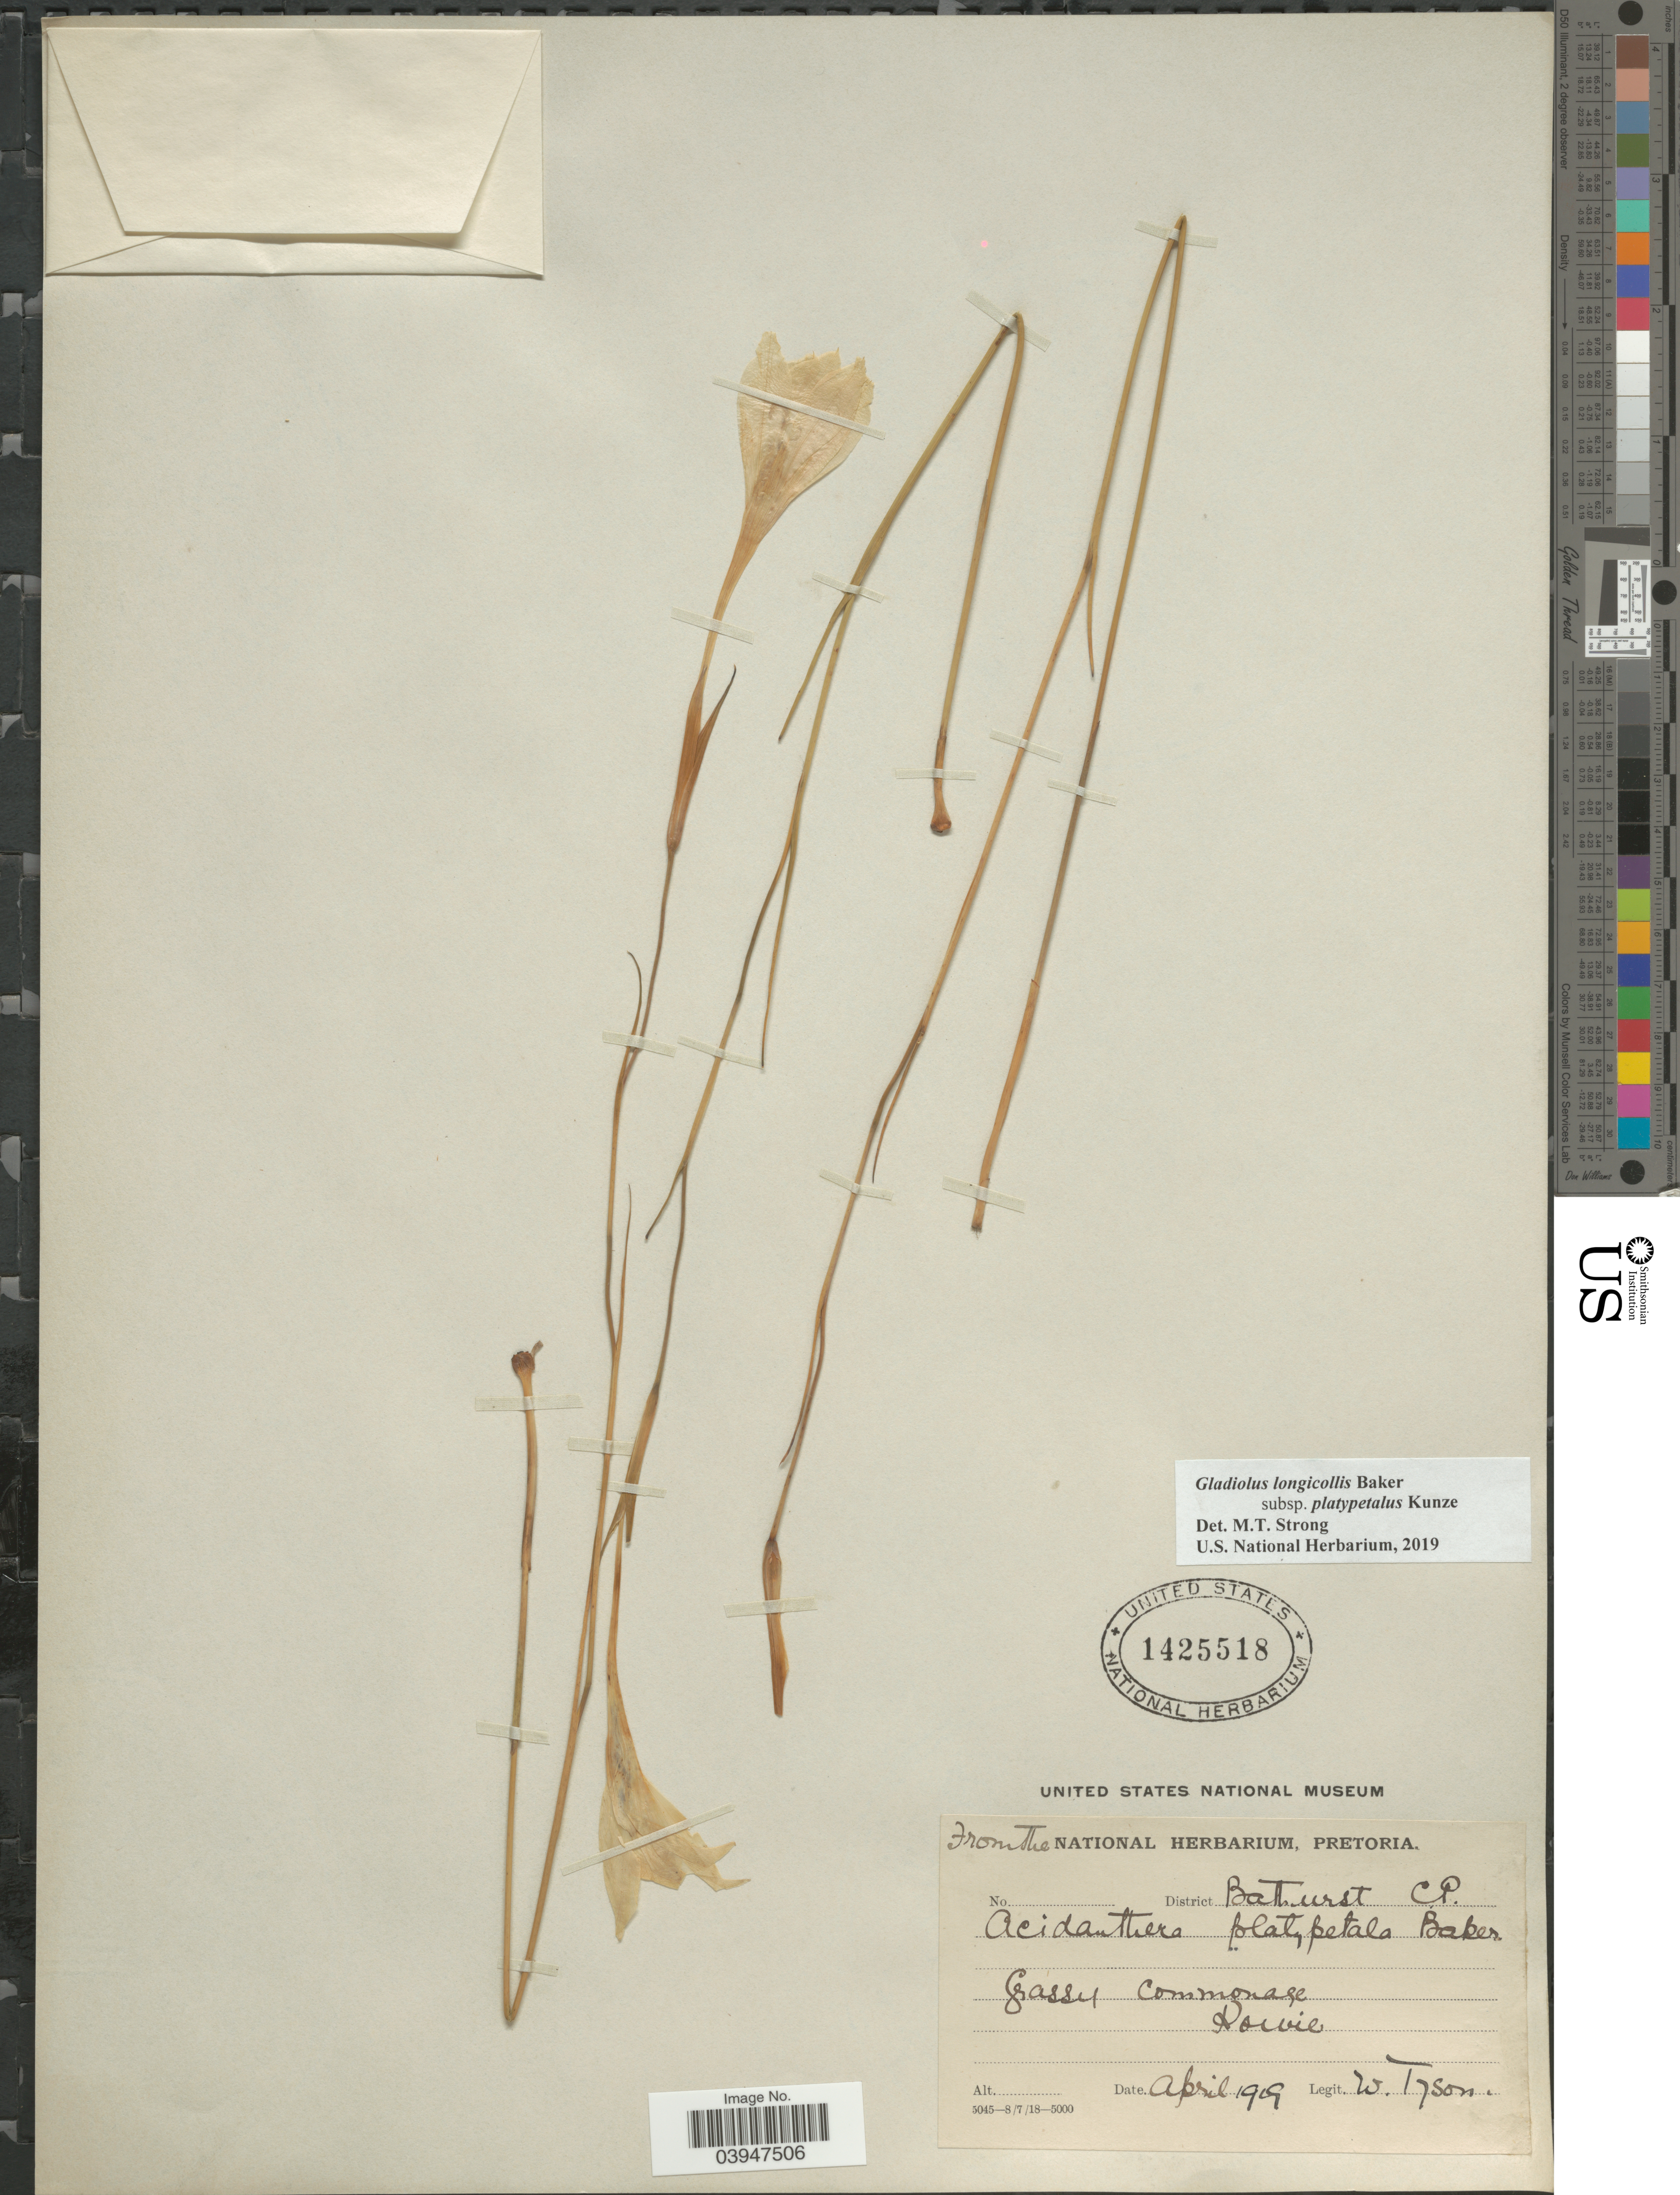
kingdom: Plantae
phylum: Tracheophyta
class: Liliopsida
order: Asparagales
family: Iridaceae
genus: Gladiolus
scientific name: Gladiolus longicollis subsp. platypetalus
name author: (Baker) Goldblatt & J.C. Manning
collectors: W. Tyson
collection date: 1909-04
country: South Africa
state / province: Eastern Cape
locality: District Bathurst C.P. Rowie.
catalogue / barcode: US 1425518